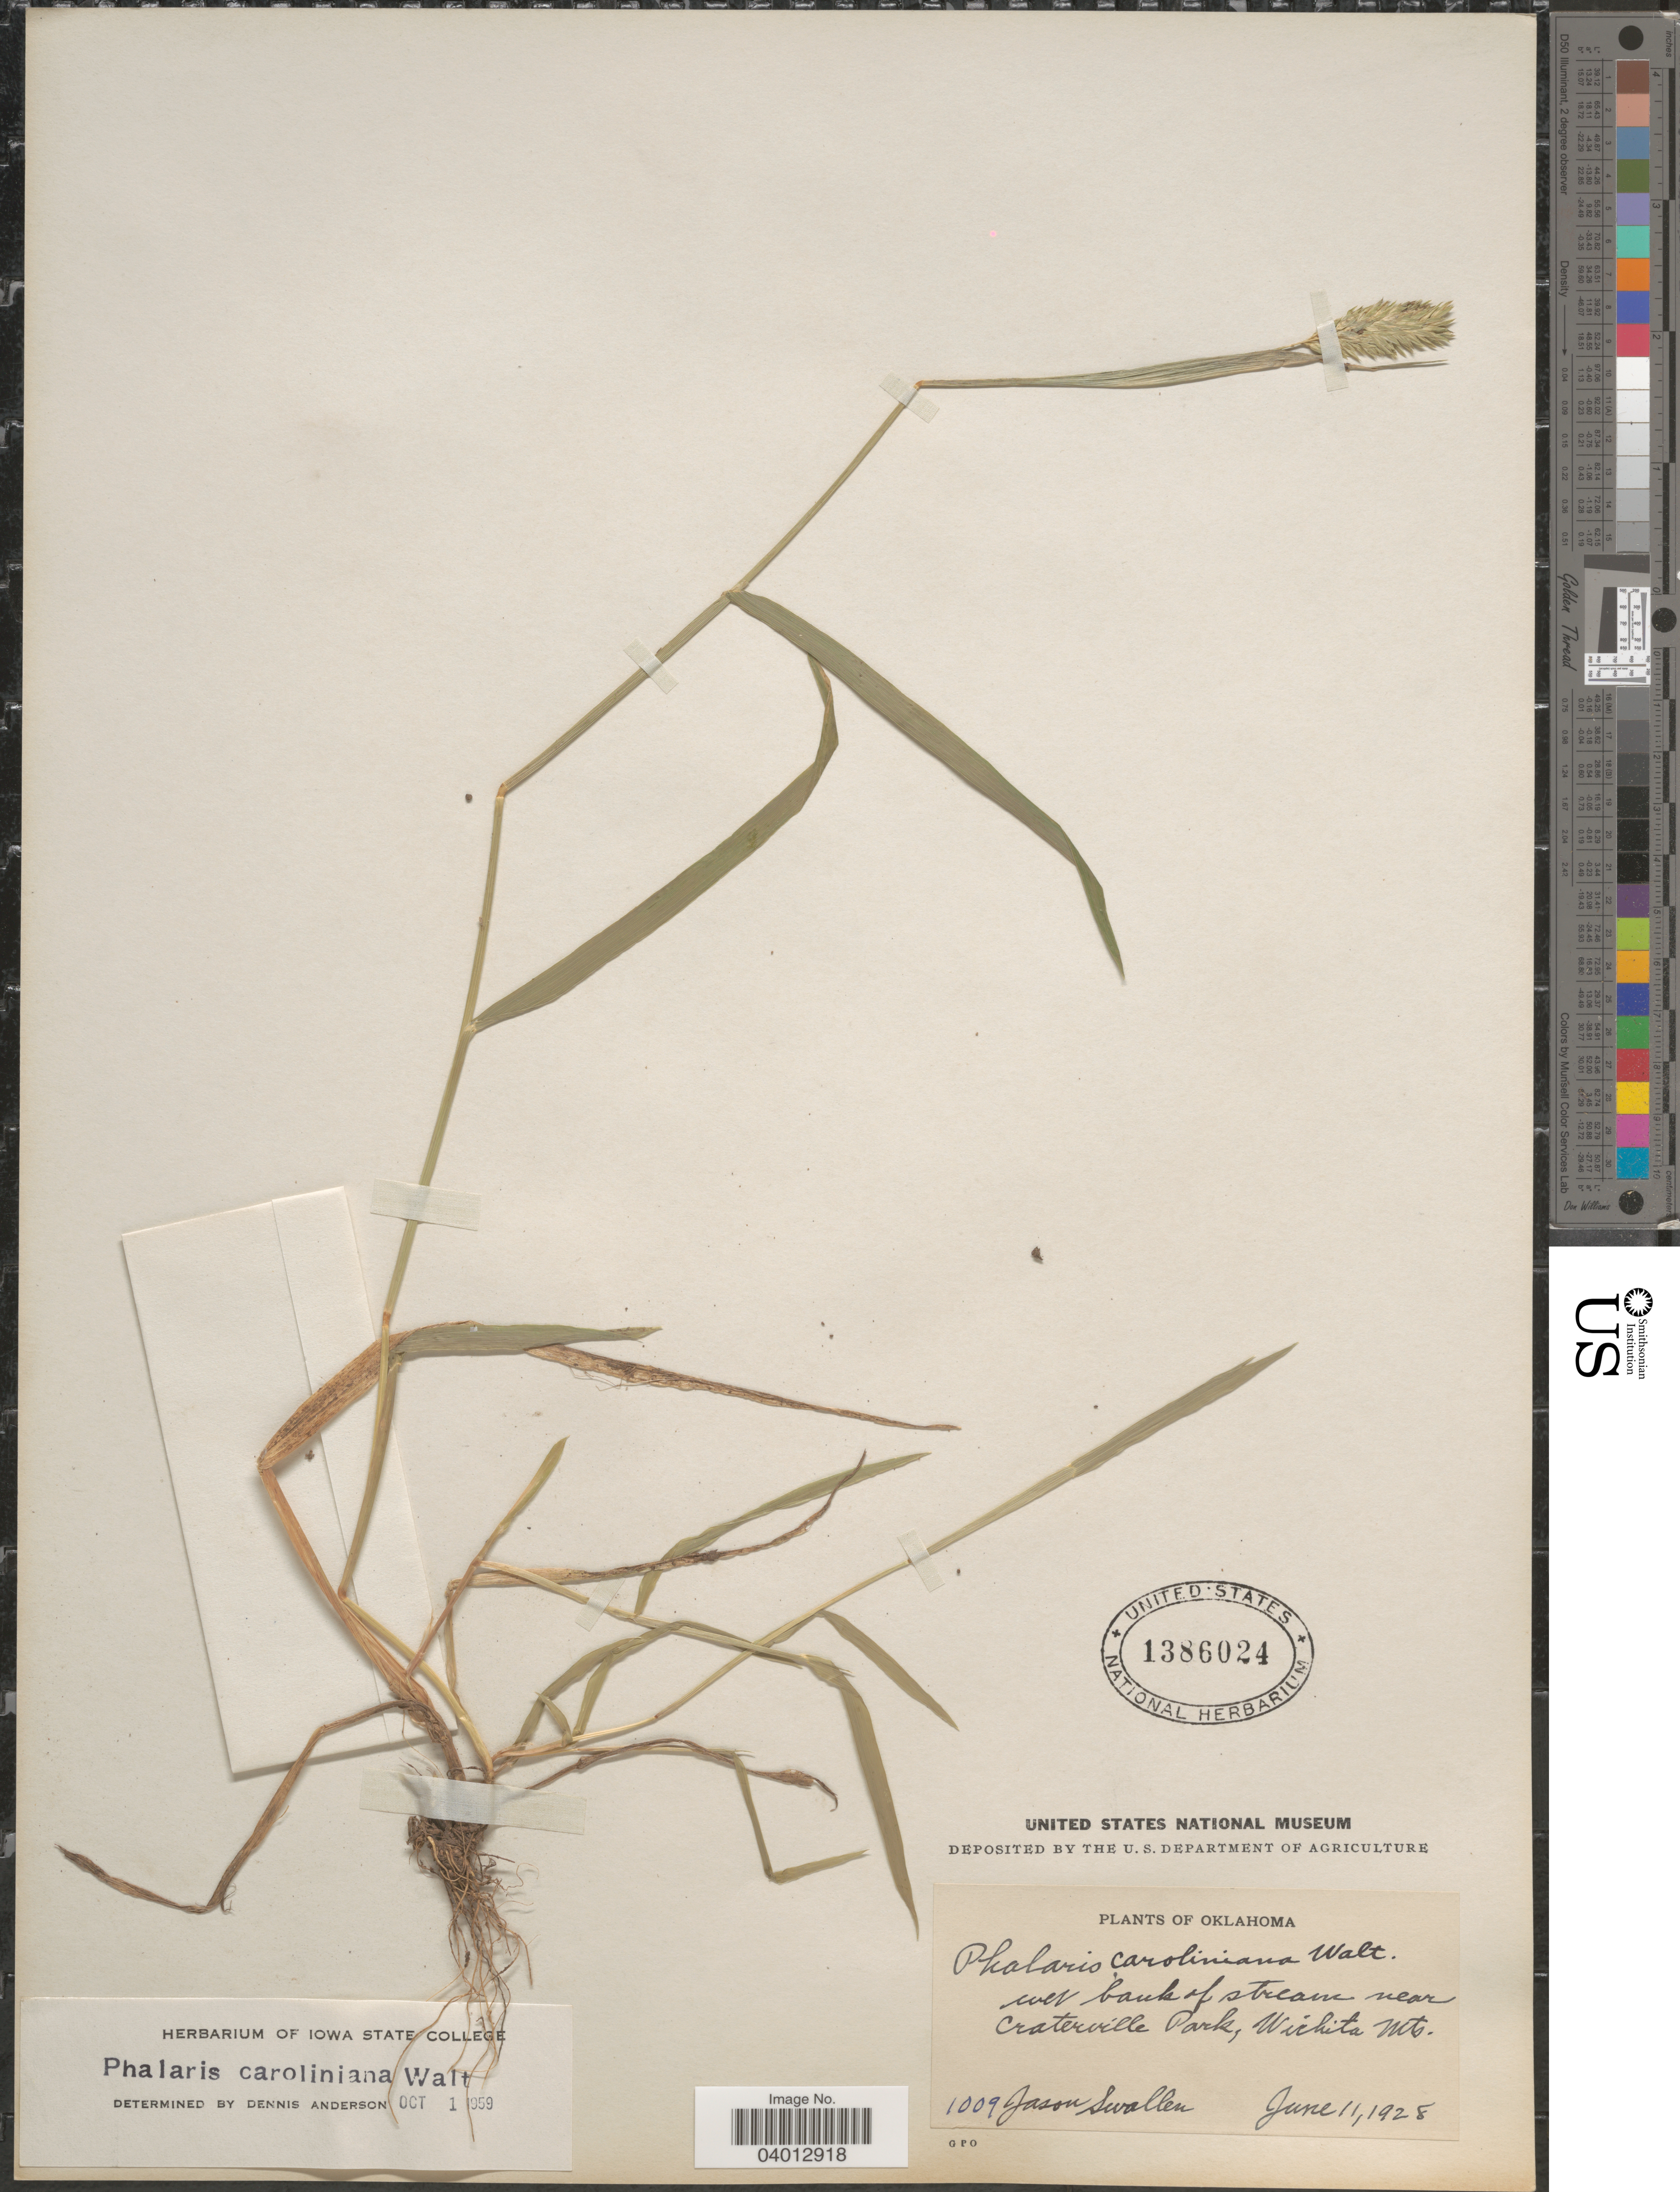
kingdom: Plantae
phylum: Tracheophyta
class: Liliopsida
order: Poales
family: Poaceae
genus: Phalaris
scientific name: Phalaris caroliniana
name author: Walter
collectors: J. R. Swallen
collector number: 1009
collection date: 1928-06-11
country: United States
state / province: Oklahoma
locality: Wet bank of stream near Craterville Park, Wichita Mts.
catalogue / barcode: US 1386024